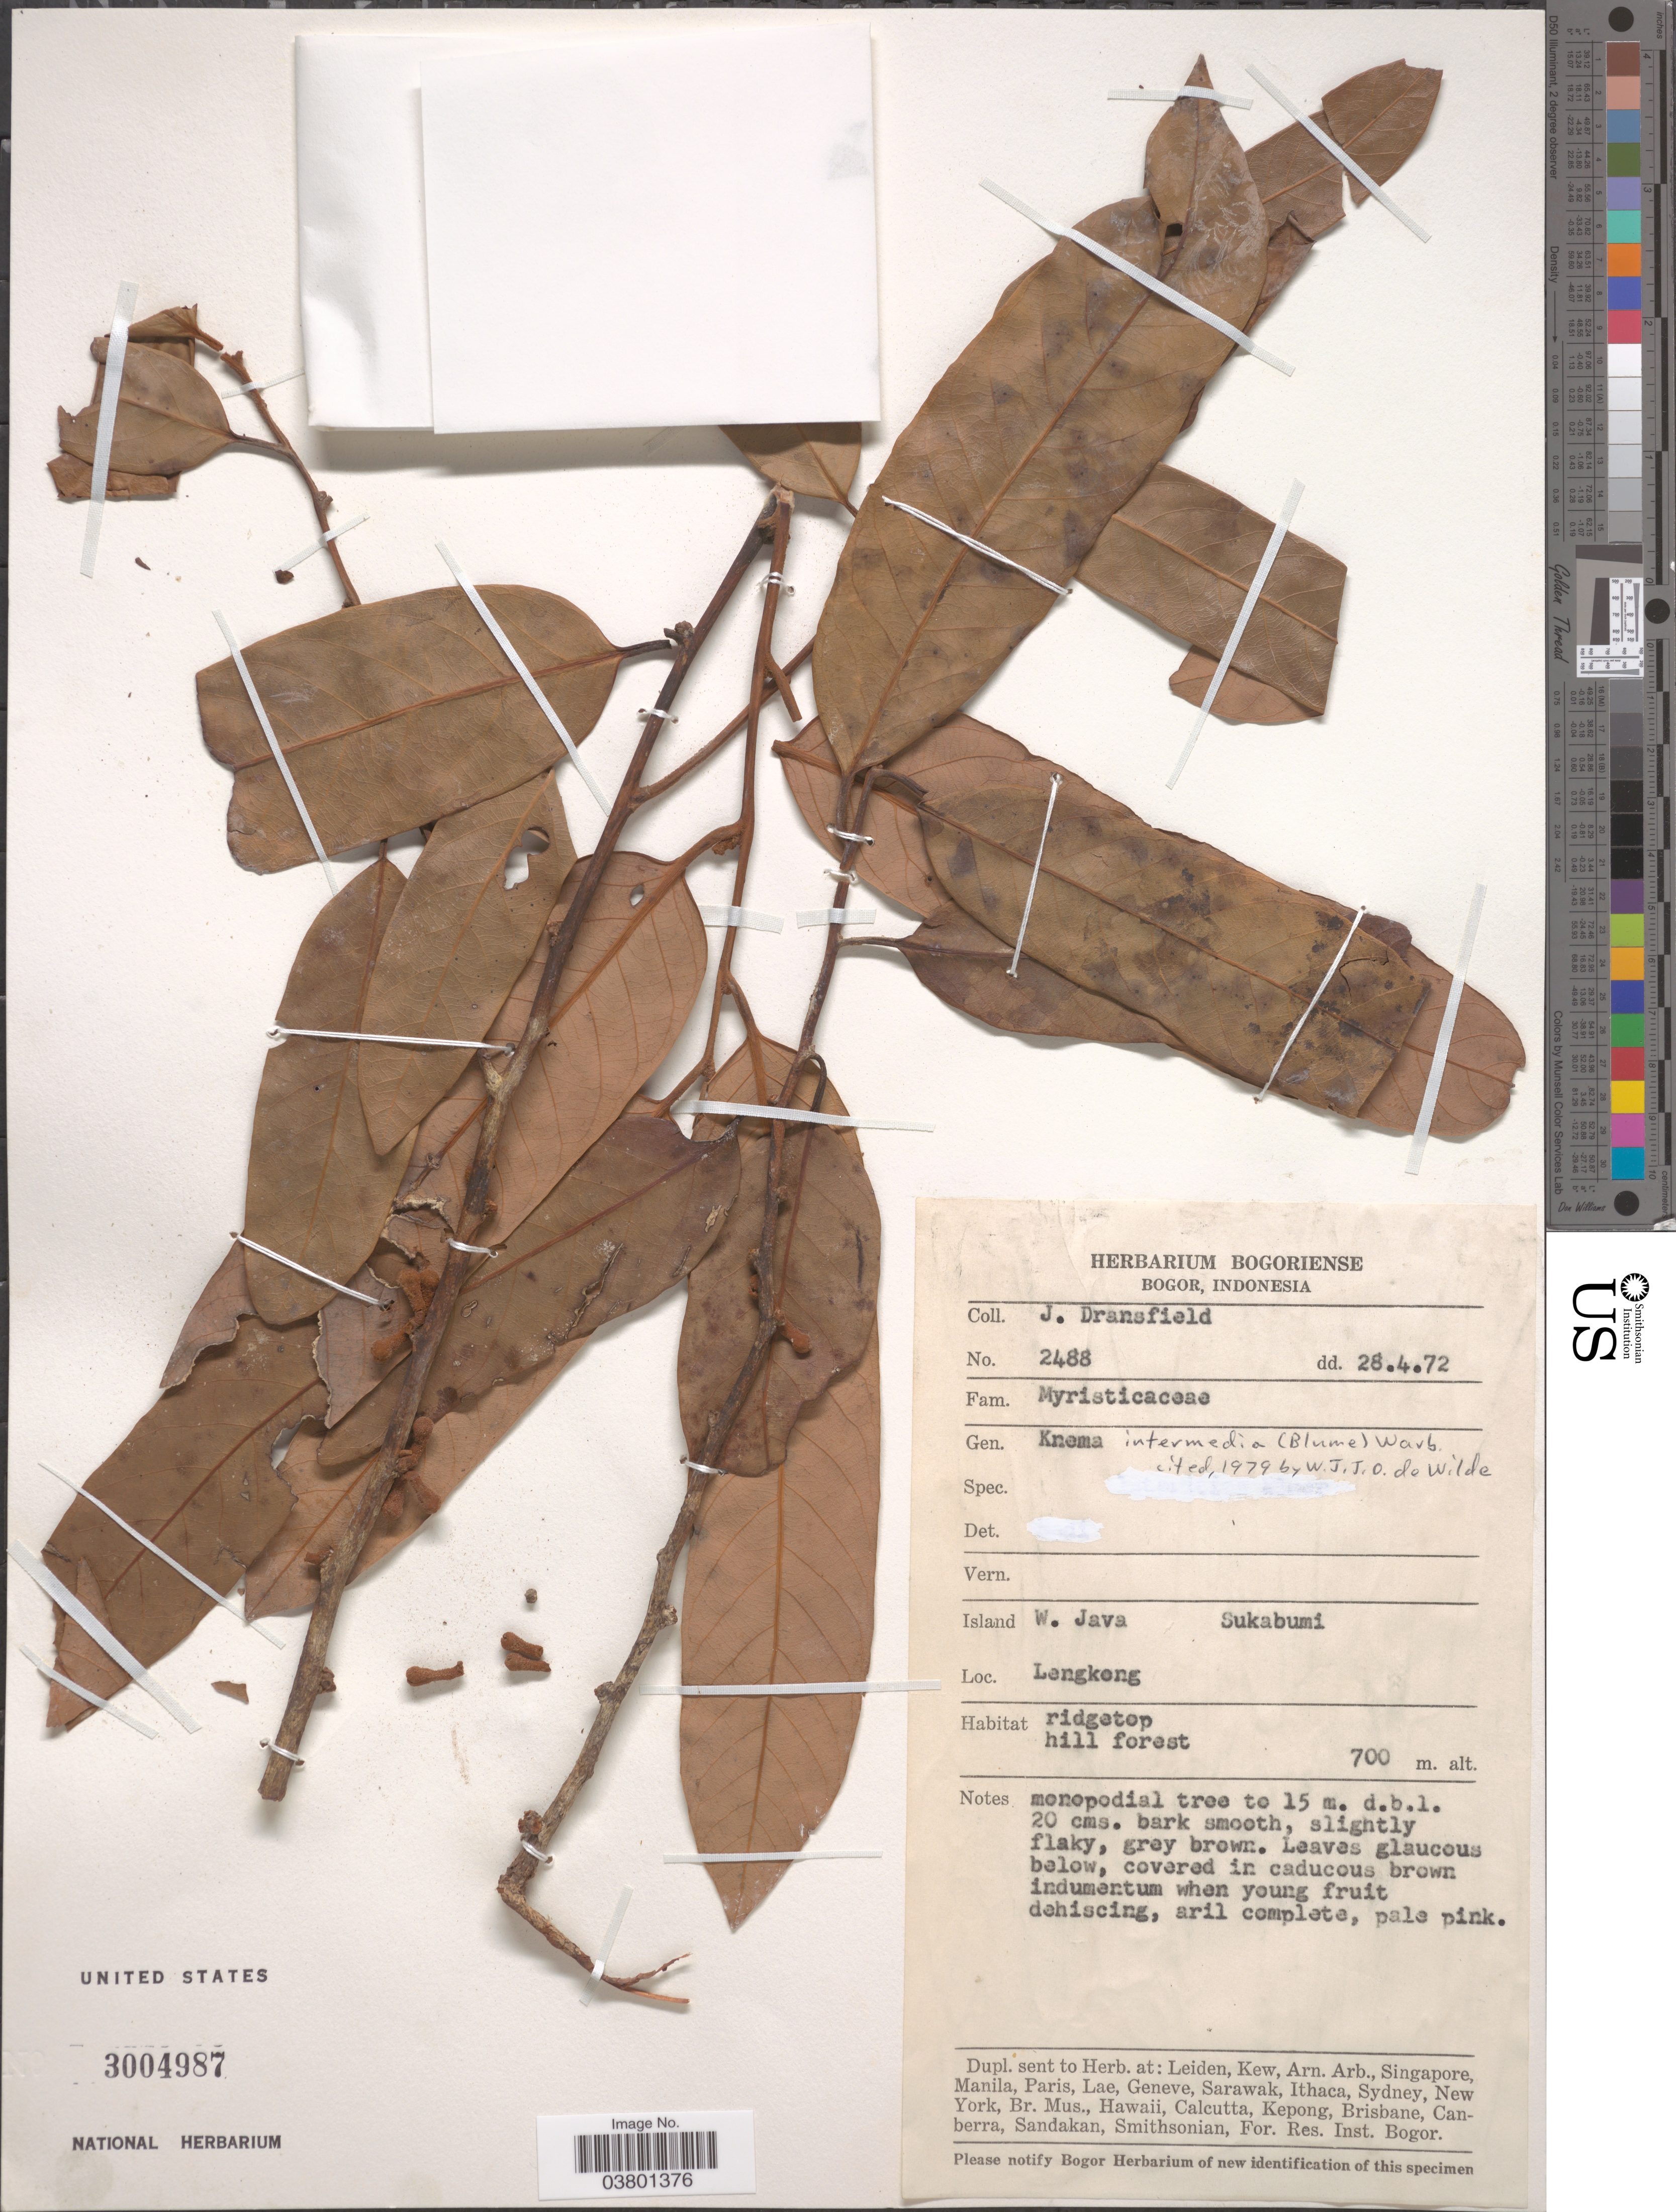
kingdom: Plantae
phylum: Tracheophyta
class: Magnoliopsida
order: Magnoliales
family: Myristicaceae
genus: Knema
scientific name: Knema intermedia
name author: (Blume) Warb.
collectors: J. Dransfield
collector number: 2488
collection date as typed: Transcribed d/m/y: 28/4/72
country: Indonesia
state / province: Java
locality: Island W. Java. Sukabumi. Lengkong.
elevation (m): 700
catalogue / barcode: US 3004987